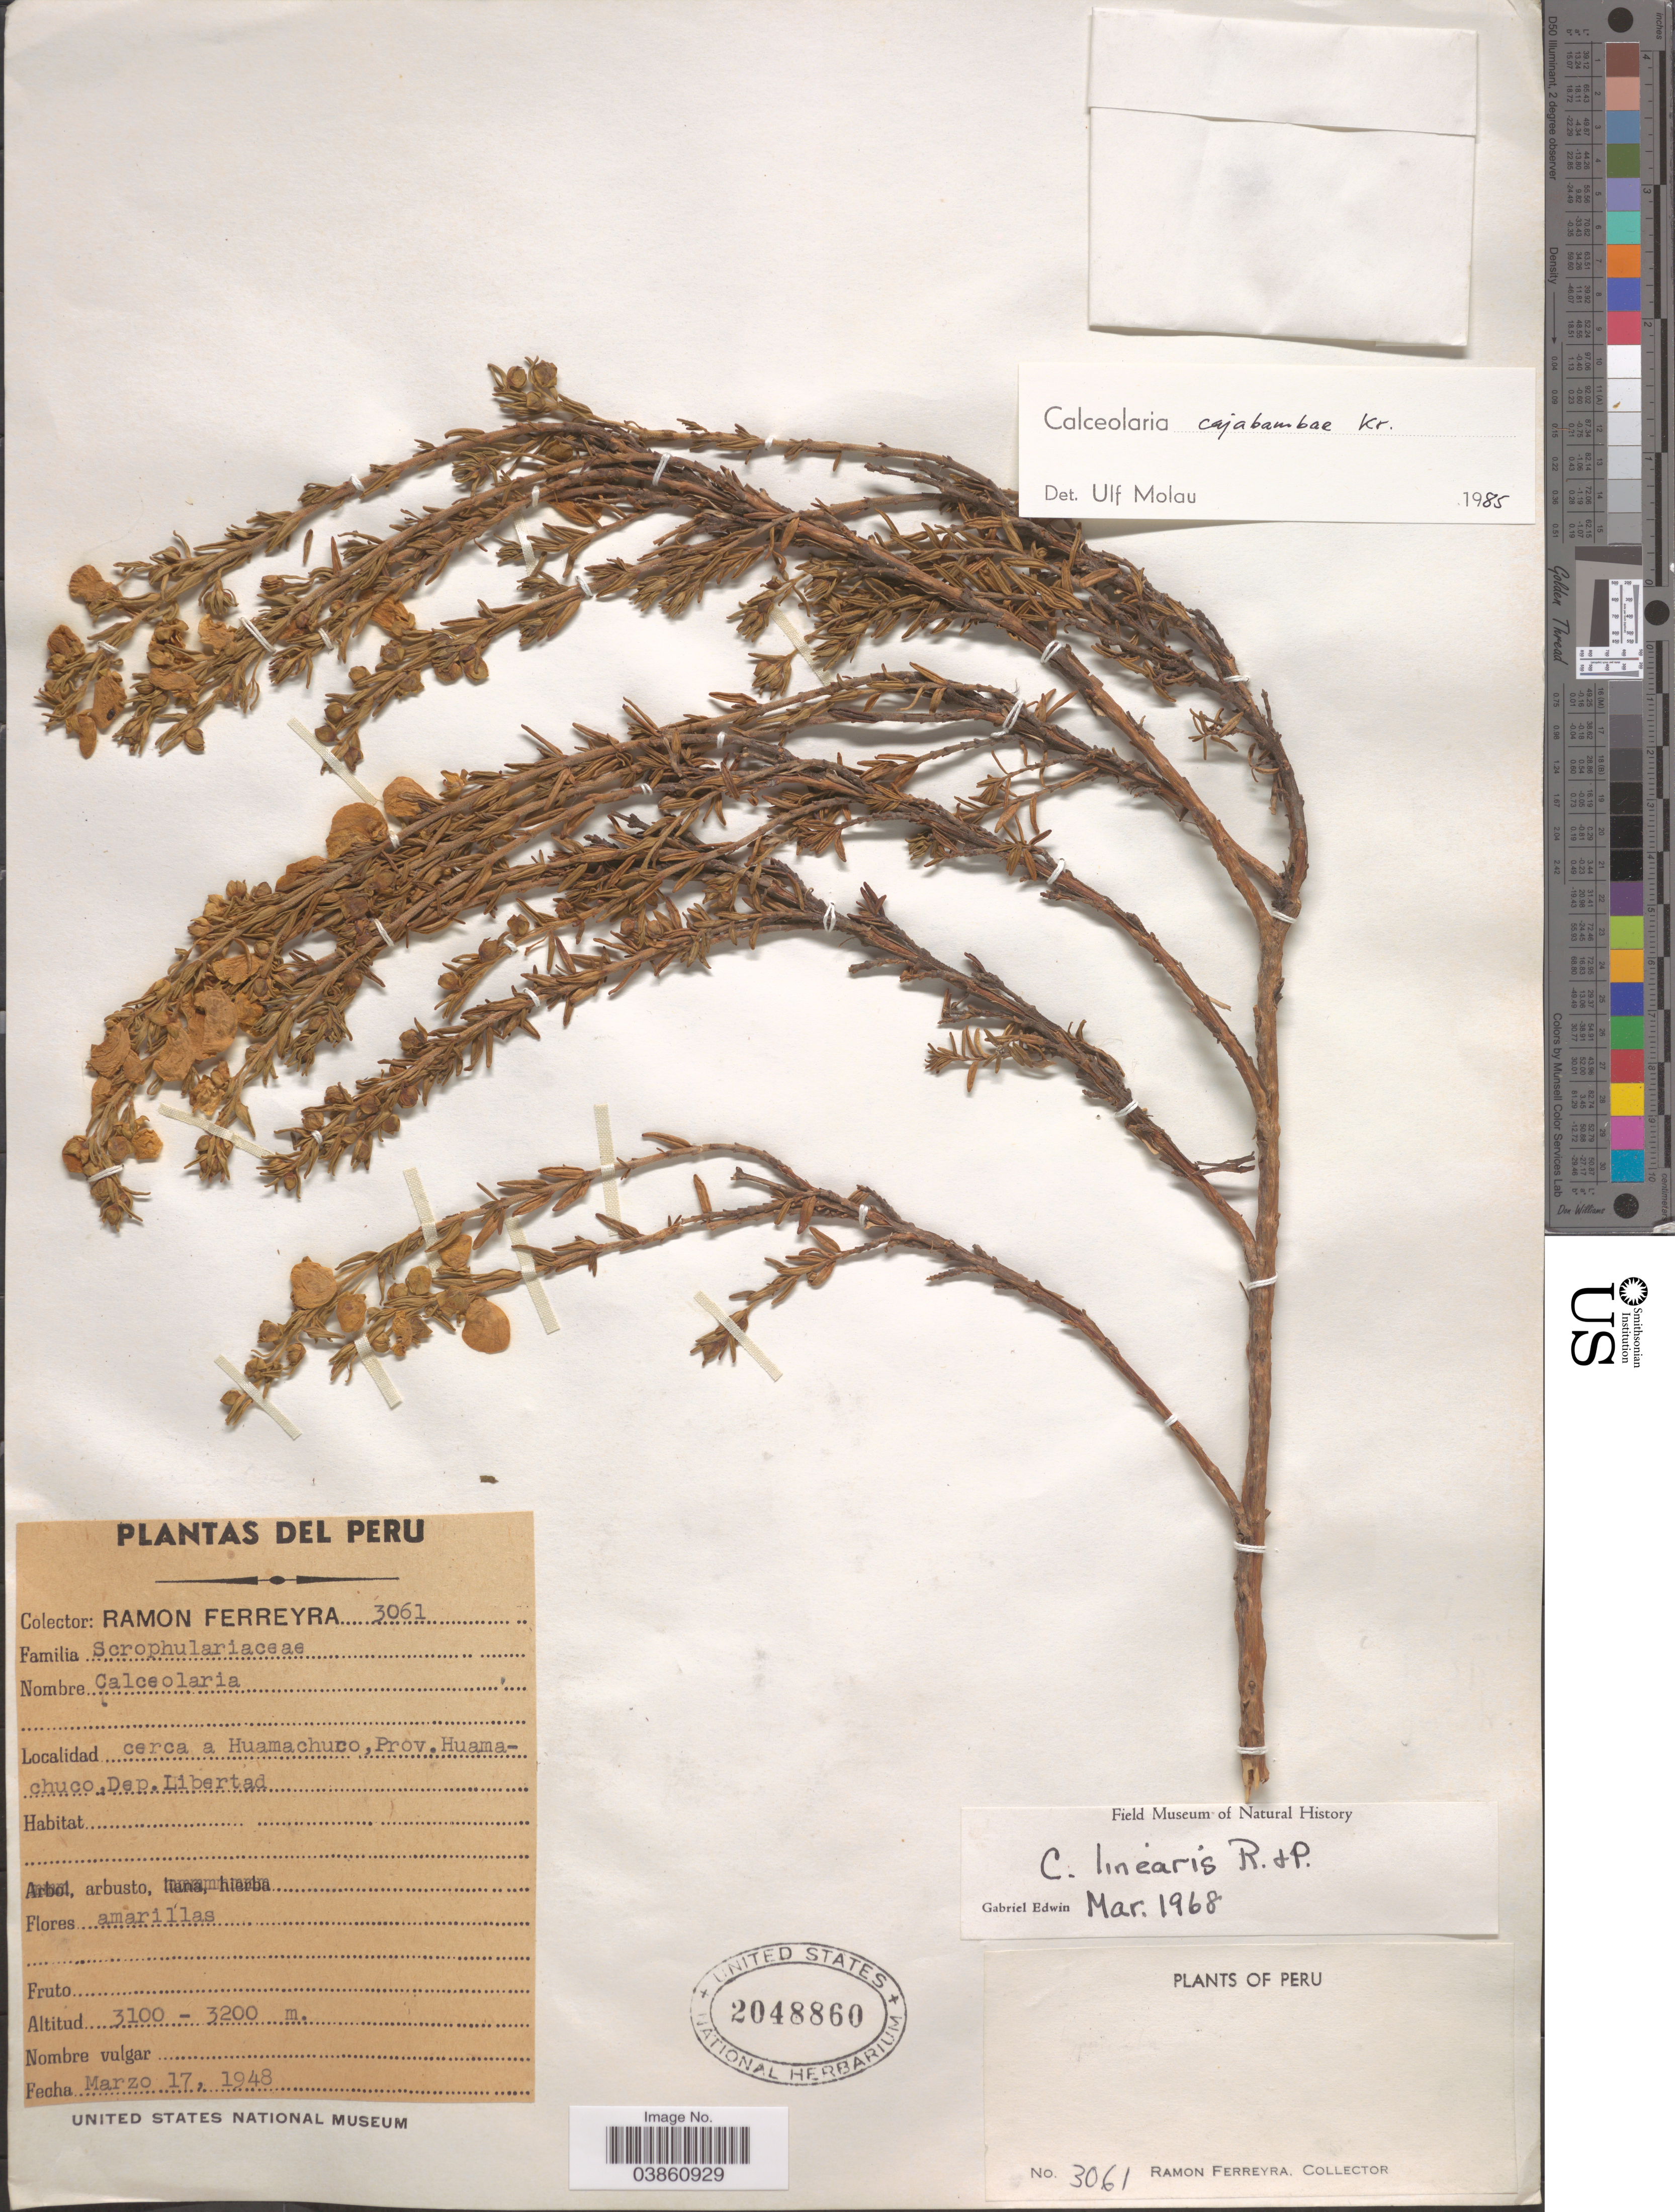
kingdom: Plantae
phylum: Tracheophyta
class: Magnoliopsida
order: Lamiales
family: Calceolariaceae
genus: Calceolaria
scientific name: Calceolaria cajabambae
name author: Kraenzl.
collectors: R. A. Ferreyra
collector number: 3061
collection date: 1948-03-17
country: Peru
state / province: La Libertad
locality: Cerca a Huamachuco, Prov. Huamachuco, Dep. Libertad.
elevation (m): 3100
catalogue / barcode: US 2048860